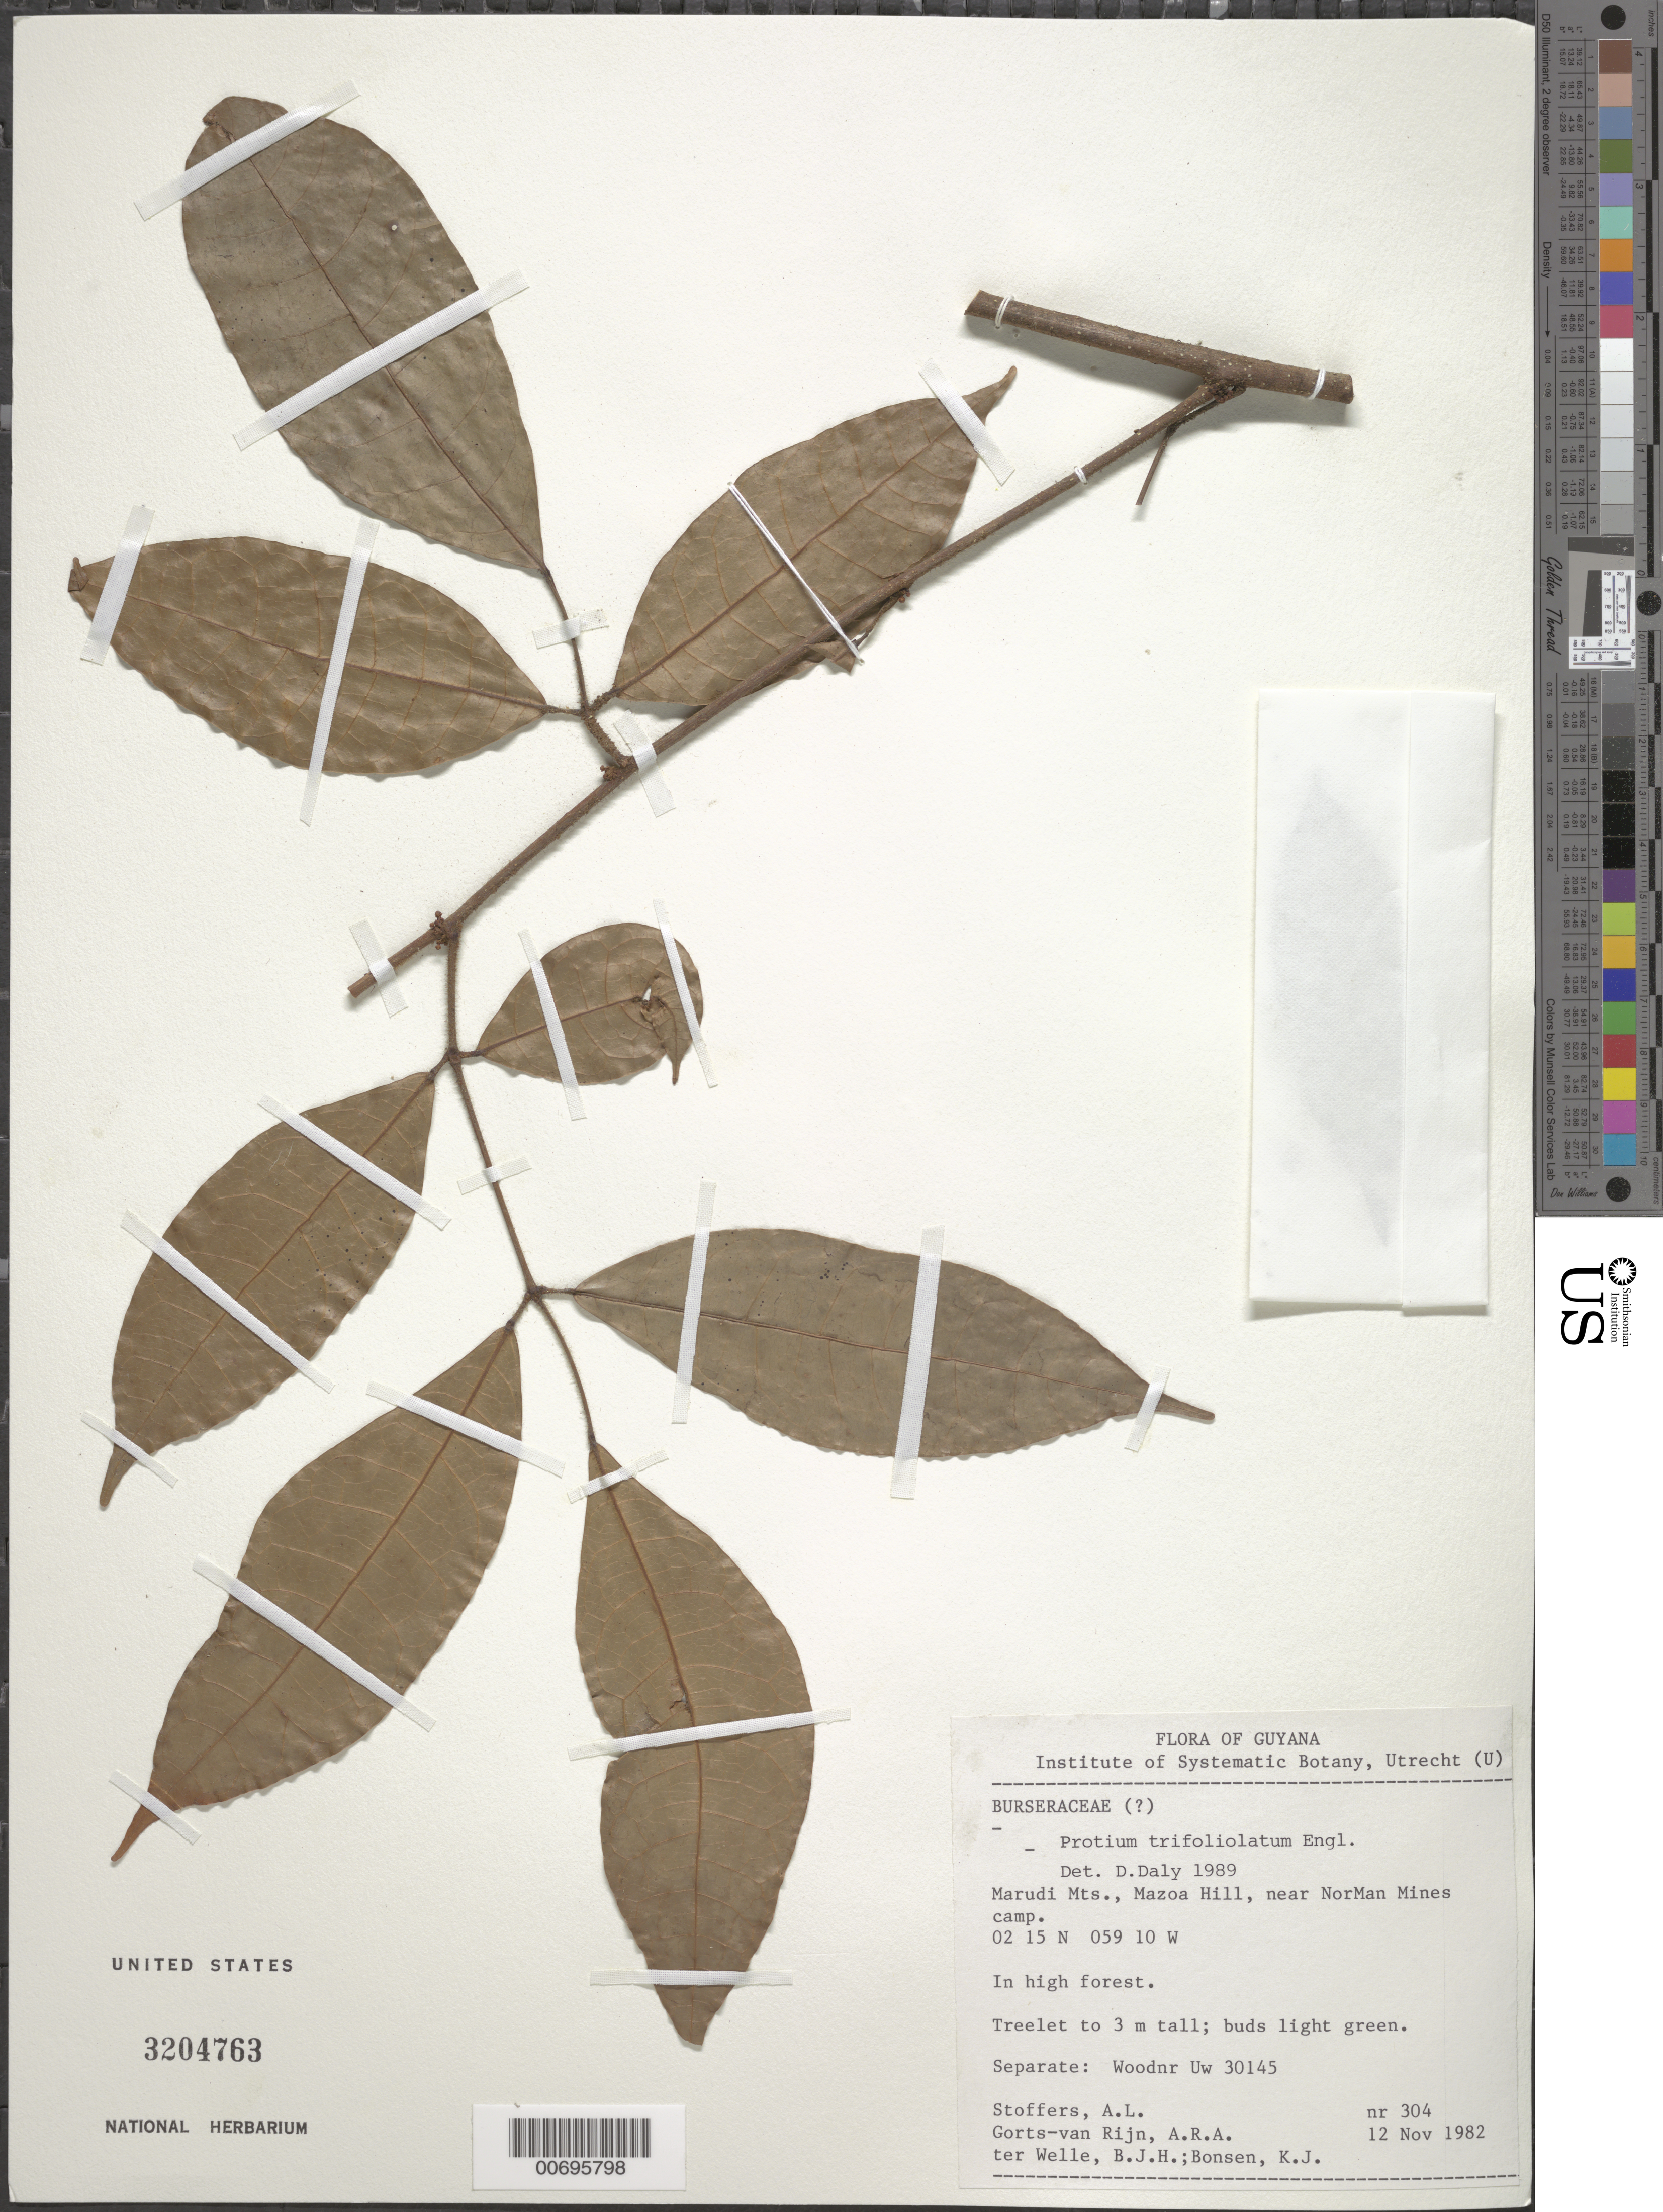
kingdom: Plantae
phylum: Tracheophyta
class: Magnoliopsida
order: Sapindales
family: Burseraceae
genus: Protium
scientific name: Protium trifoliolatum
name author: Engl.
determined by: Daly, D. C.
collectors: A. Stoffers, A. .R. A. Görts-van Rijn, B. Welle & K. Bonsen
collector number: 304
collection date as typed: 12-Nov-82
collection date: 1982-11-12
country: Guyana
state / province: U. Takutu-U. Essequibo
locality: Marudi Mts., Mazoa Hill, near NorMan Mines camp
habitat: High forest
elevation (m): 300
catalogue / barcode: US 3204763